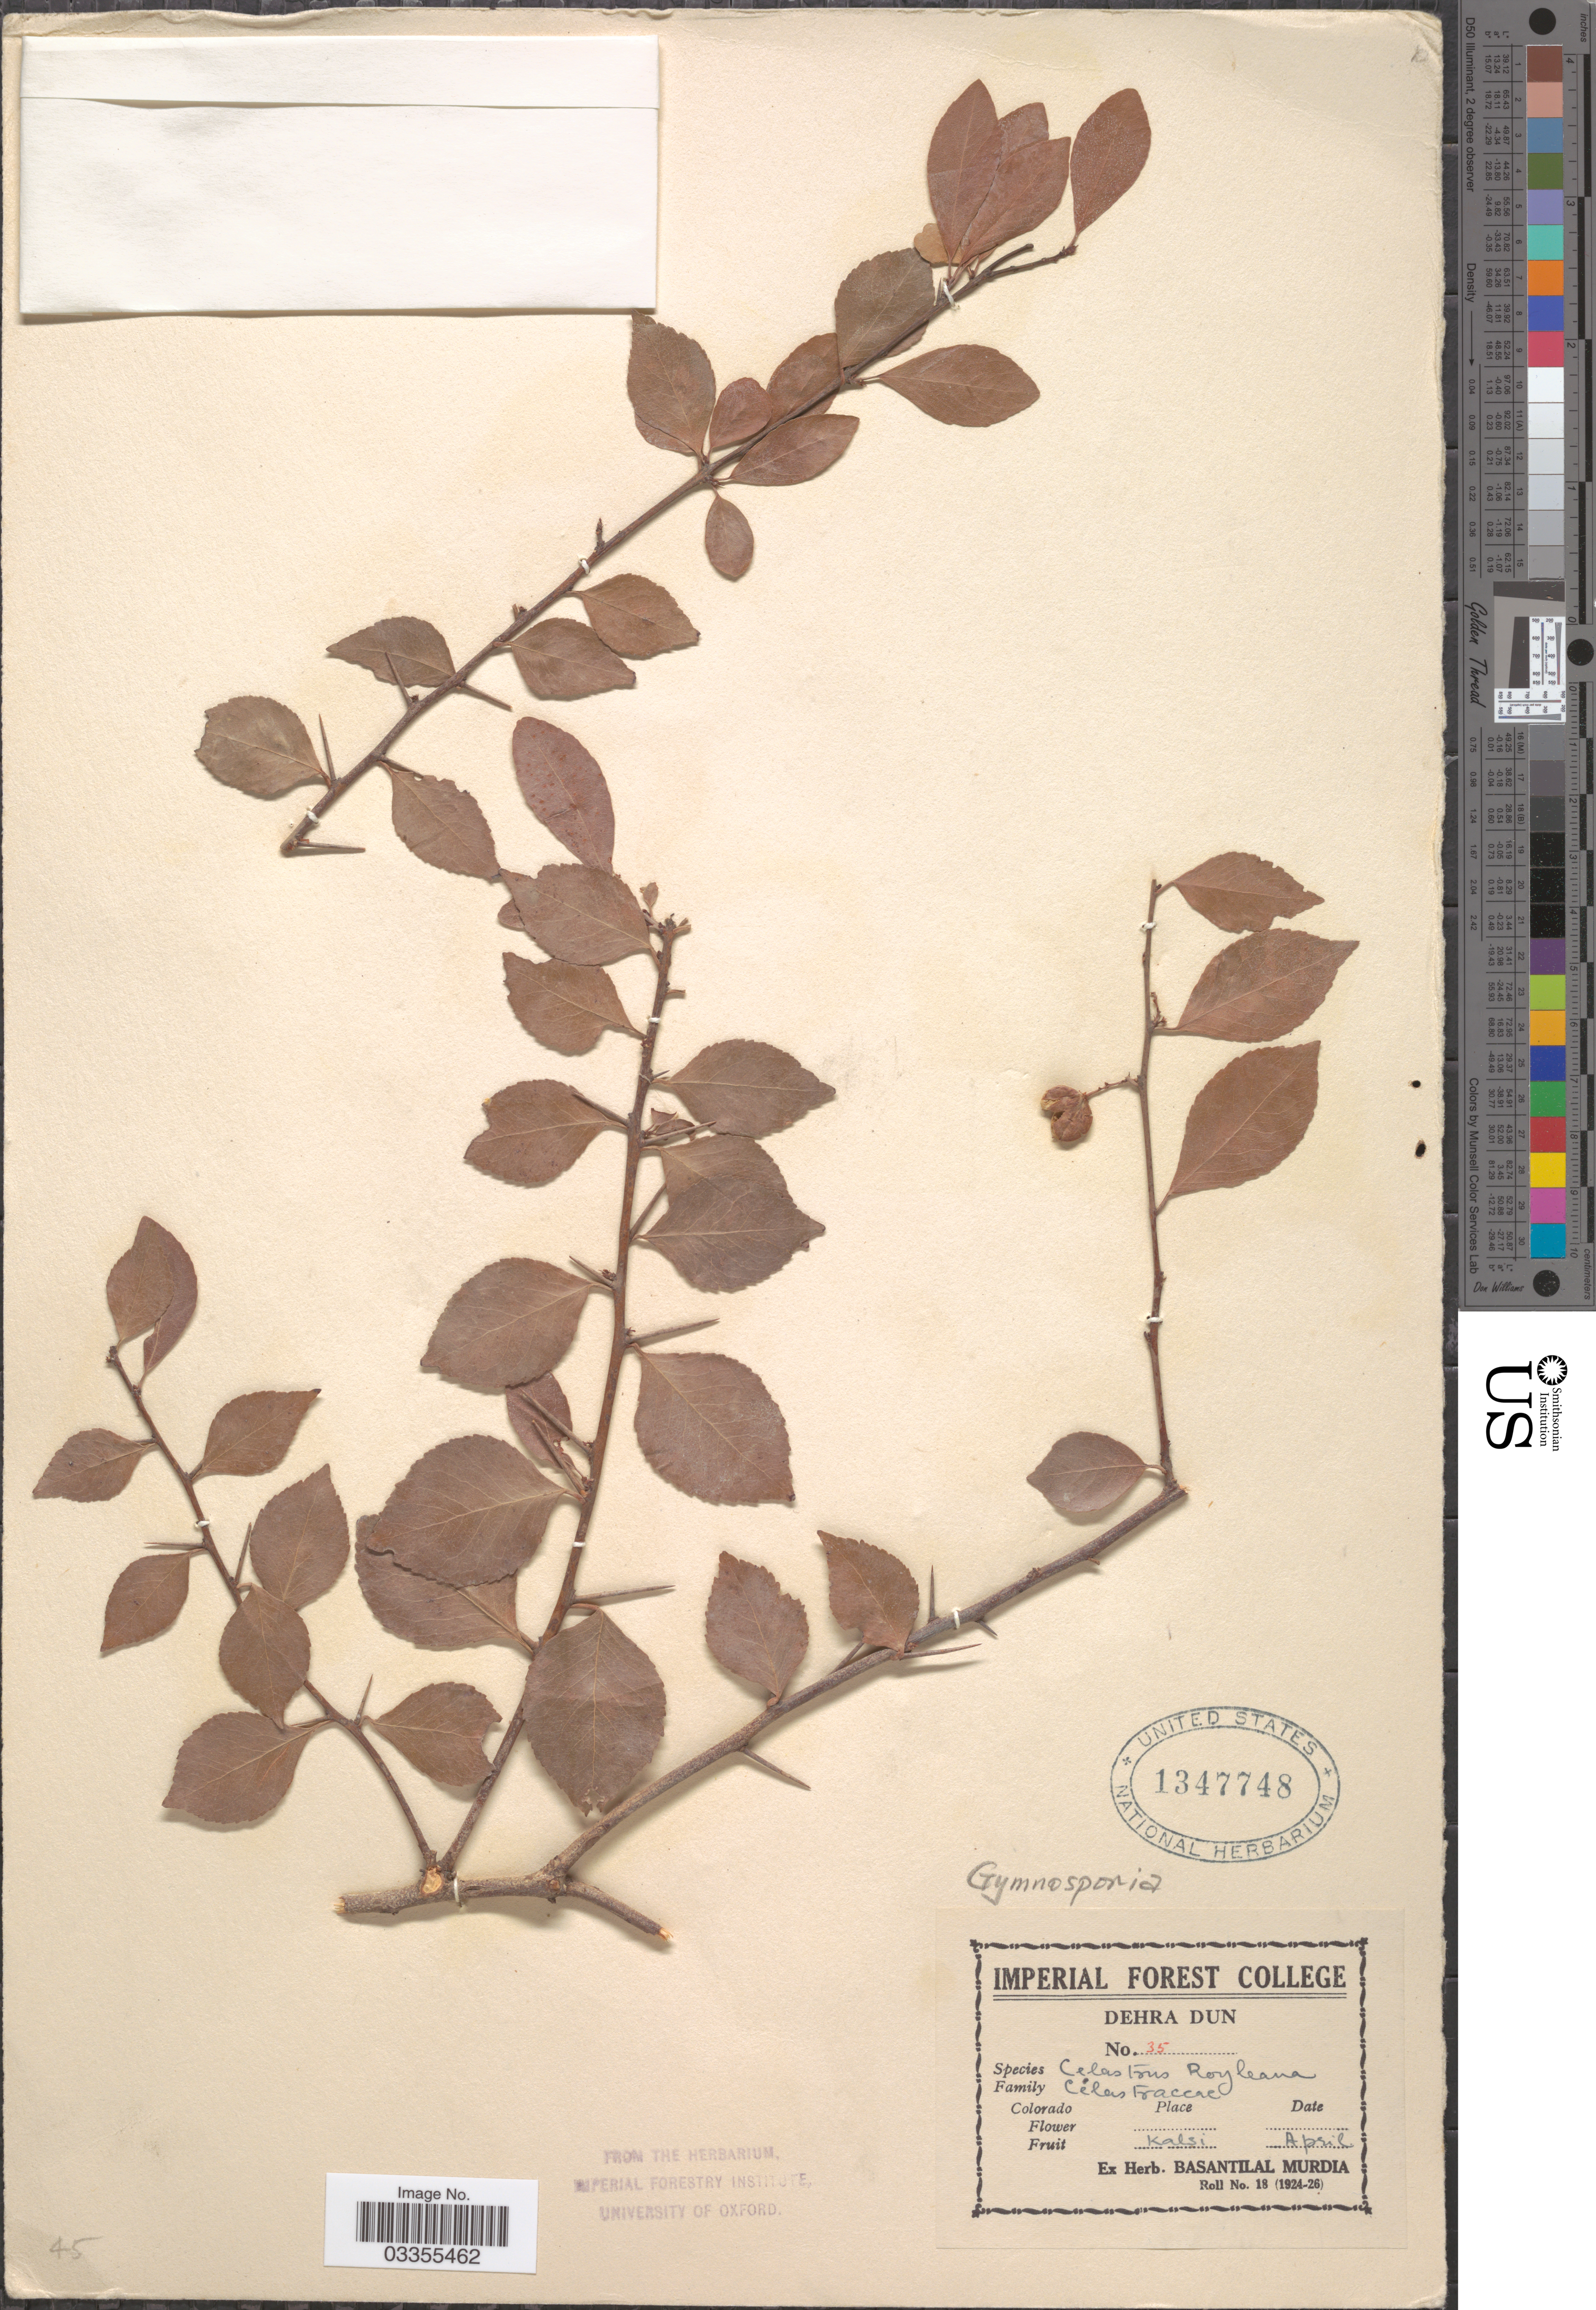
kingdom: Plantae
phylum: Tracheophyta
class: Magnoliopsida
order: Celastrales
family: Celastraceae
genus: Gymnosporia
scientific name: Gymnosporia royleana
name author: Wall. ex M.A. Lawson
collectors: Ex herb. Basantilal Murdia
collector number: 35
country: India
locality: Dehra Dun. Kalsi.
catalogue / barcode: US 1347748